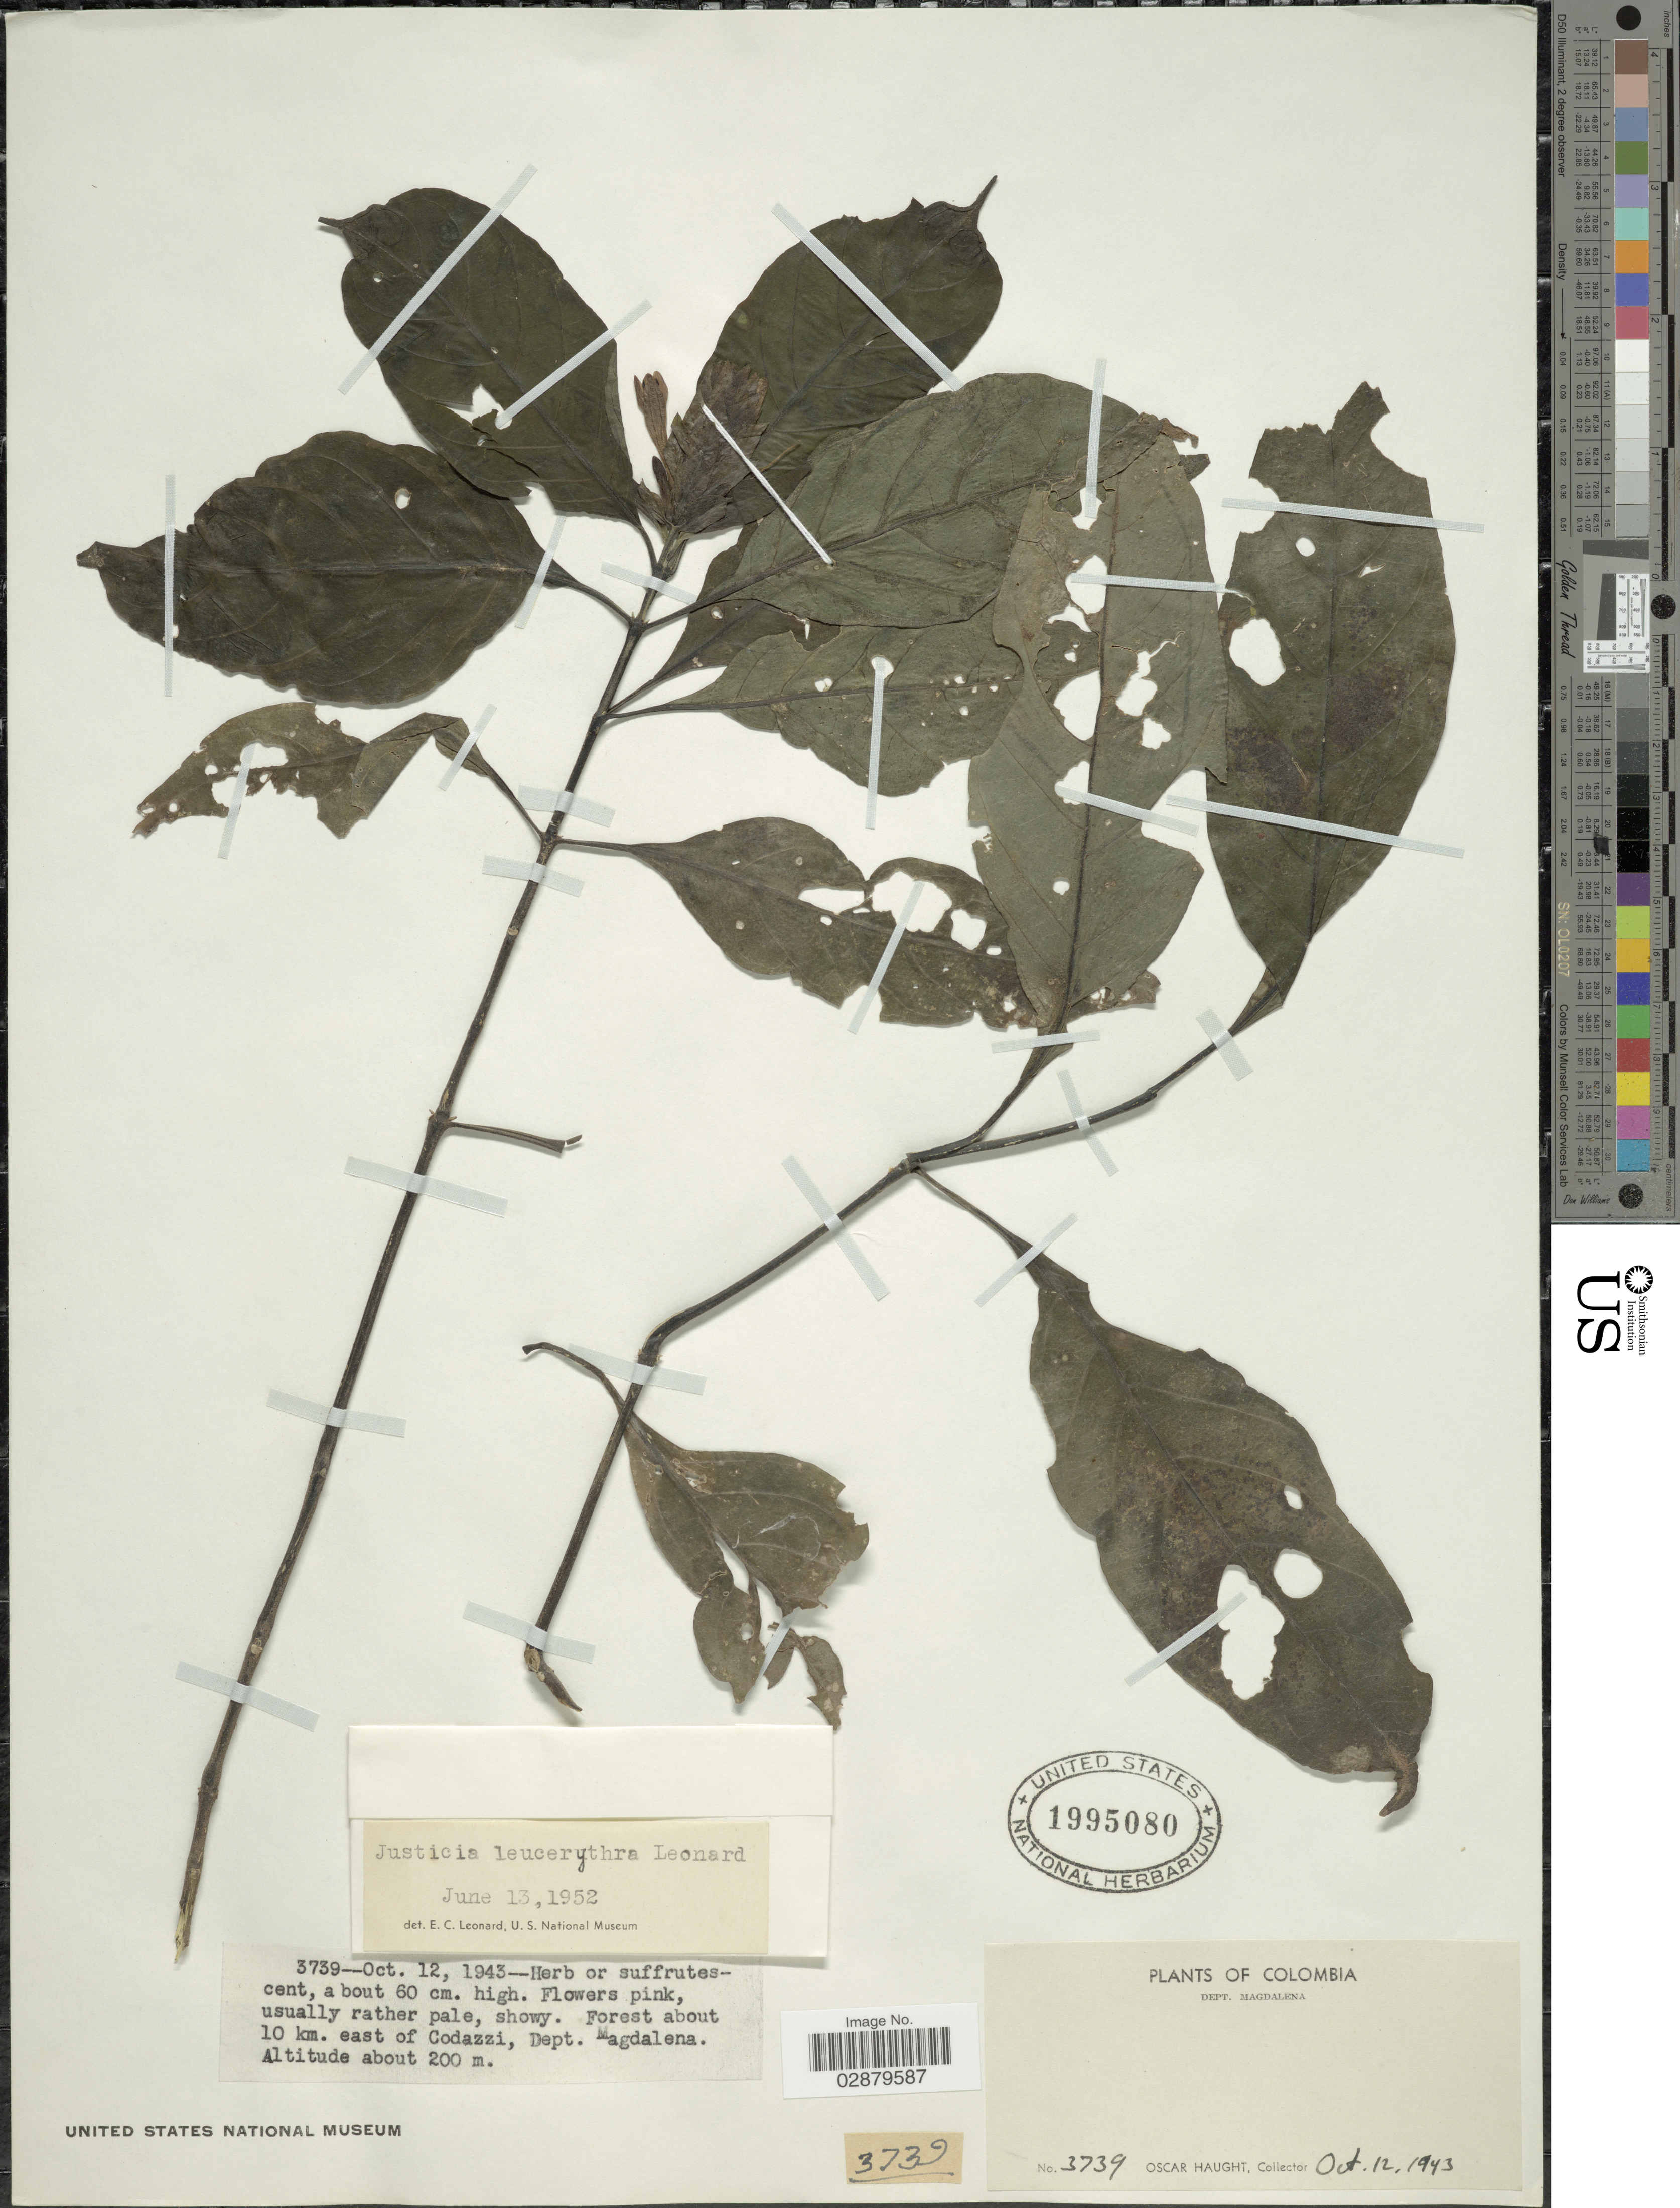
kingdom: Plantae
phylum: Tracheophyta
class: Magnoliopsida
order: Lamiales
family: Acanthaceae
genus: Justicia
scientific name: Justicia leucerythra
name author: Leonard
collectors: O. Haught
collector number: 3739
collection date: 1943-10-12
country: Colombia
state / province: Magdalena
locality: Dept. Magdalena. About 10 km. east of Codazzi.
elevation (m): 200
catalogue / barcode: US 1995080